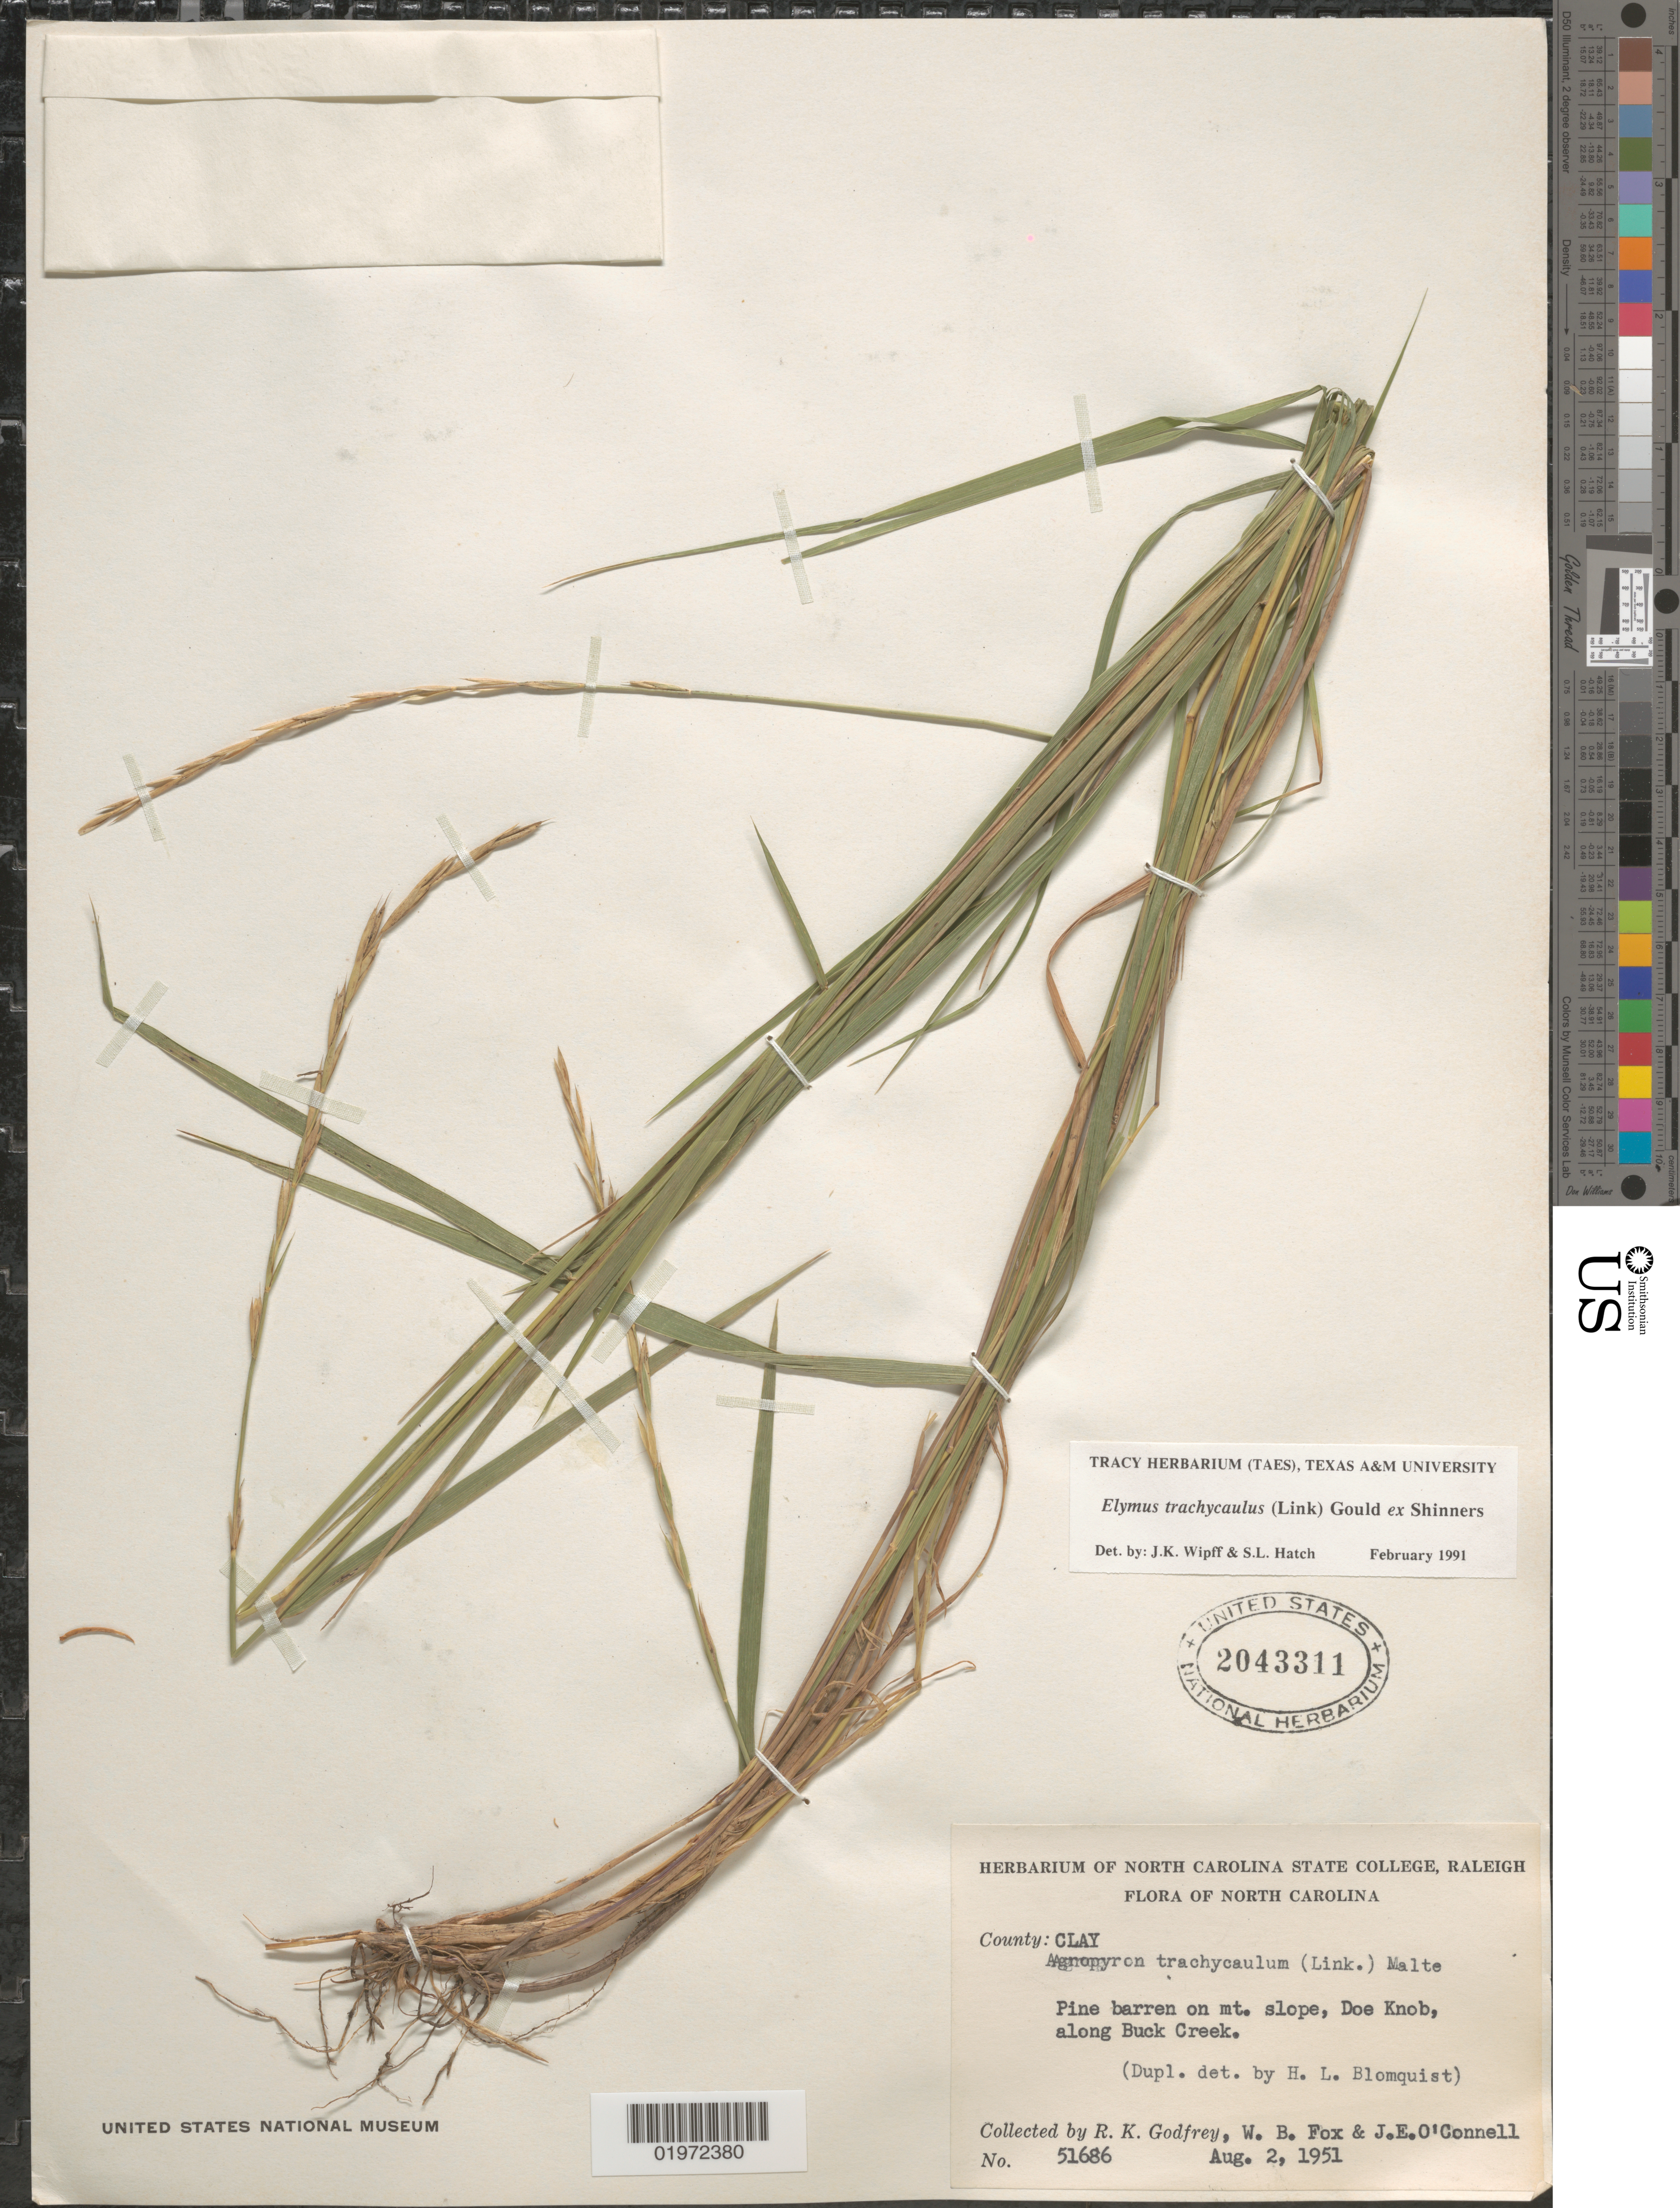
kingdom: Plantae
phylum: Tracheophyta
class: Liliopsida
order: Poales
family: Poaceae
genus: Elymus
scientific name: Elymus trachycaulus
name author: (Link) Gould ex Shinners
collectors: R. K. Godfrey, W. B. Fox & J. O'Connell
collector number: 51686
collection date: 1951-08-02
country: United States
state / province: North Carolina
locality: County: Clay. Pine barren on mt. slope, Doe Knob, along Buck Creek.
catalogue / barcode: US 2043311